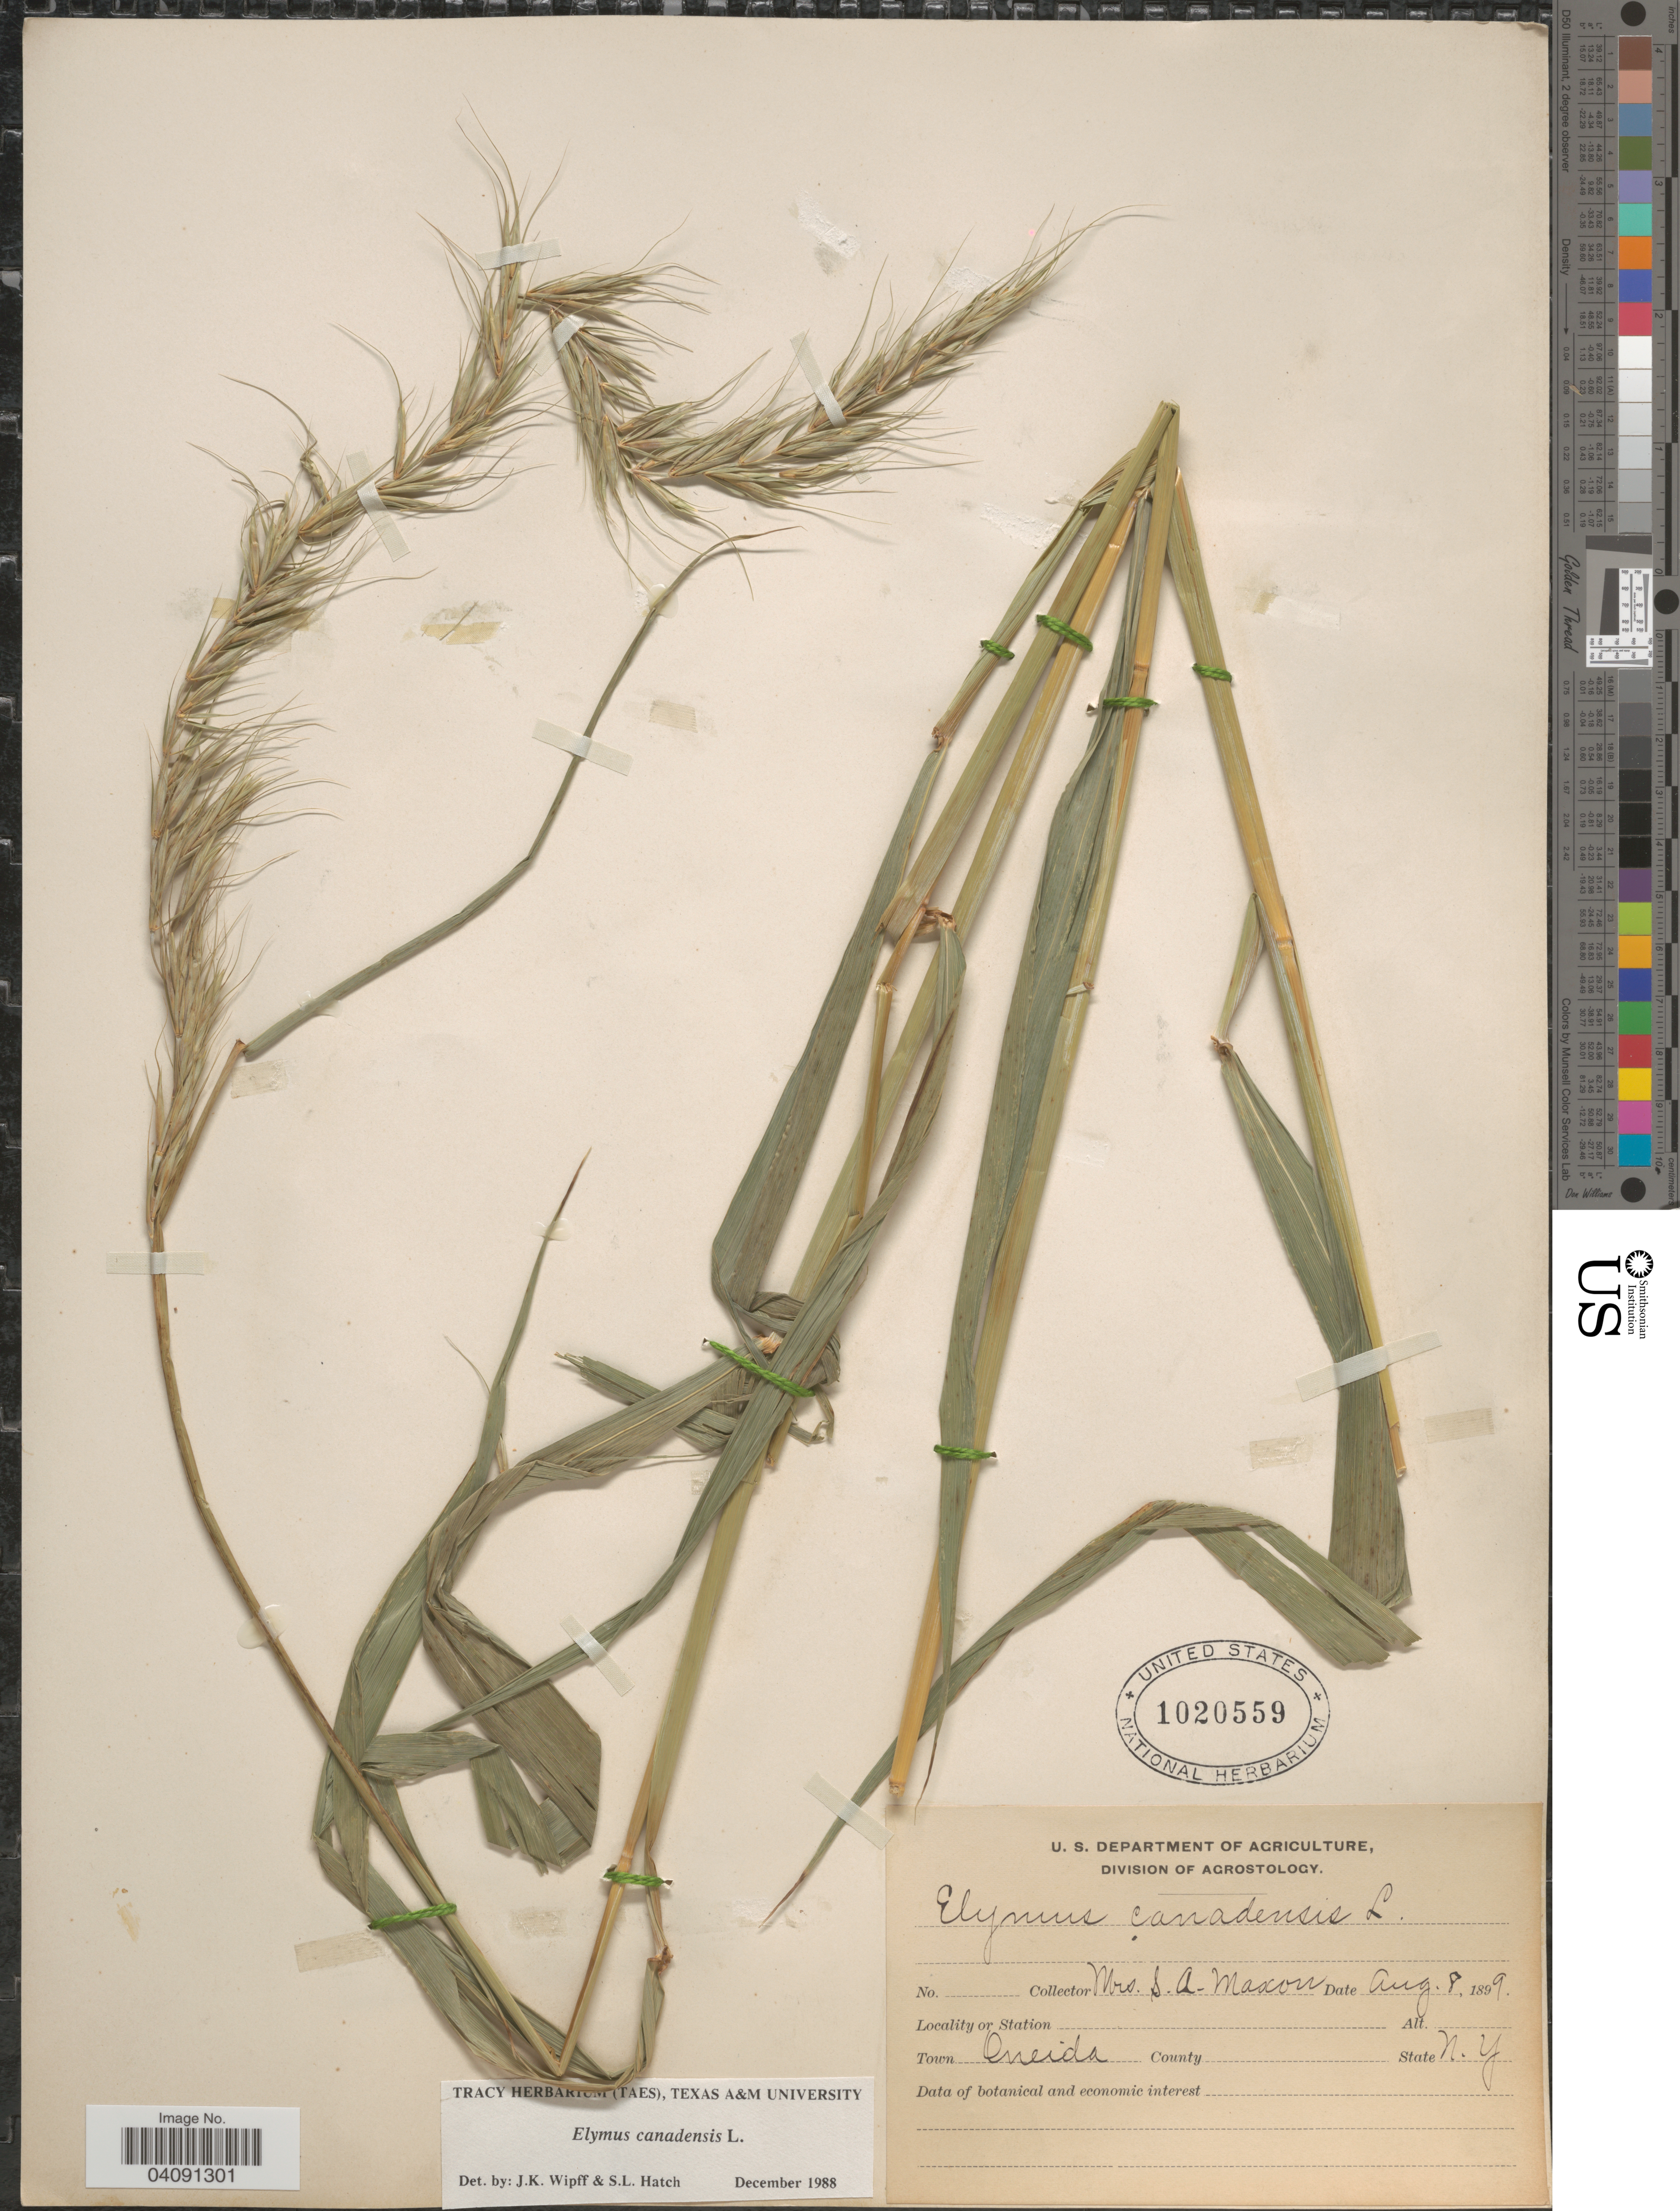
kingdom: Plantae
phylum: Tracheophyta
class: Liliopsida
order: Poales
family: Poaceae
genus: Elymus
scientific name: Elymus canadensis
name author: L.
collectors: S. Maxon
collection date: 1899-08-08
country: United States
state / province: New York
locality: Town Oneida.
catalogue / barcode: US 1020559